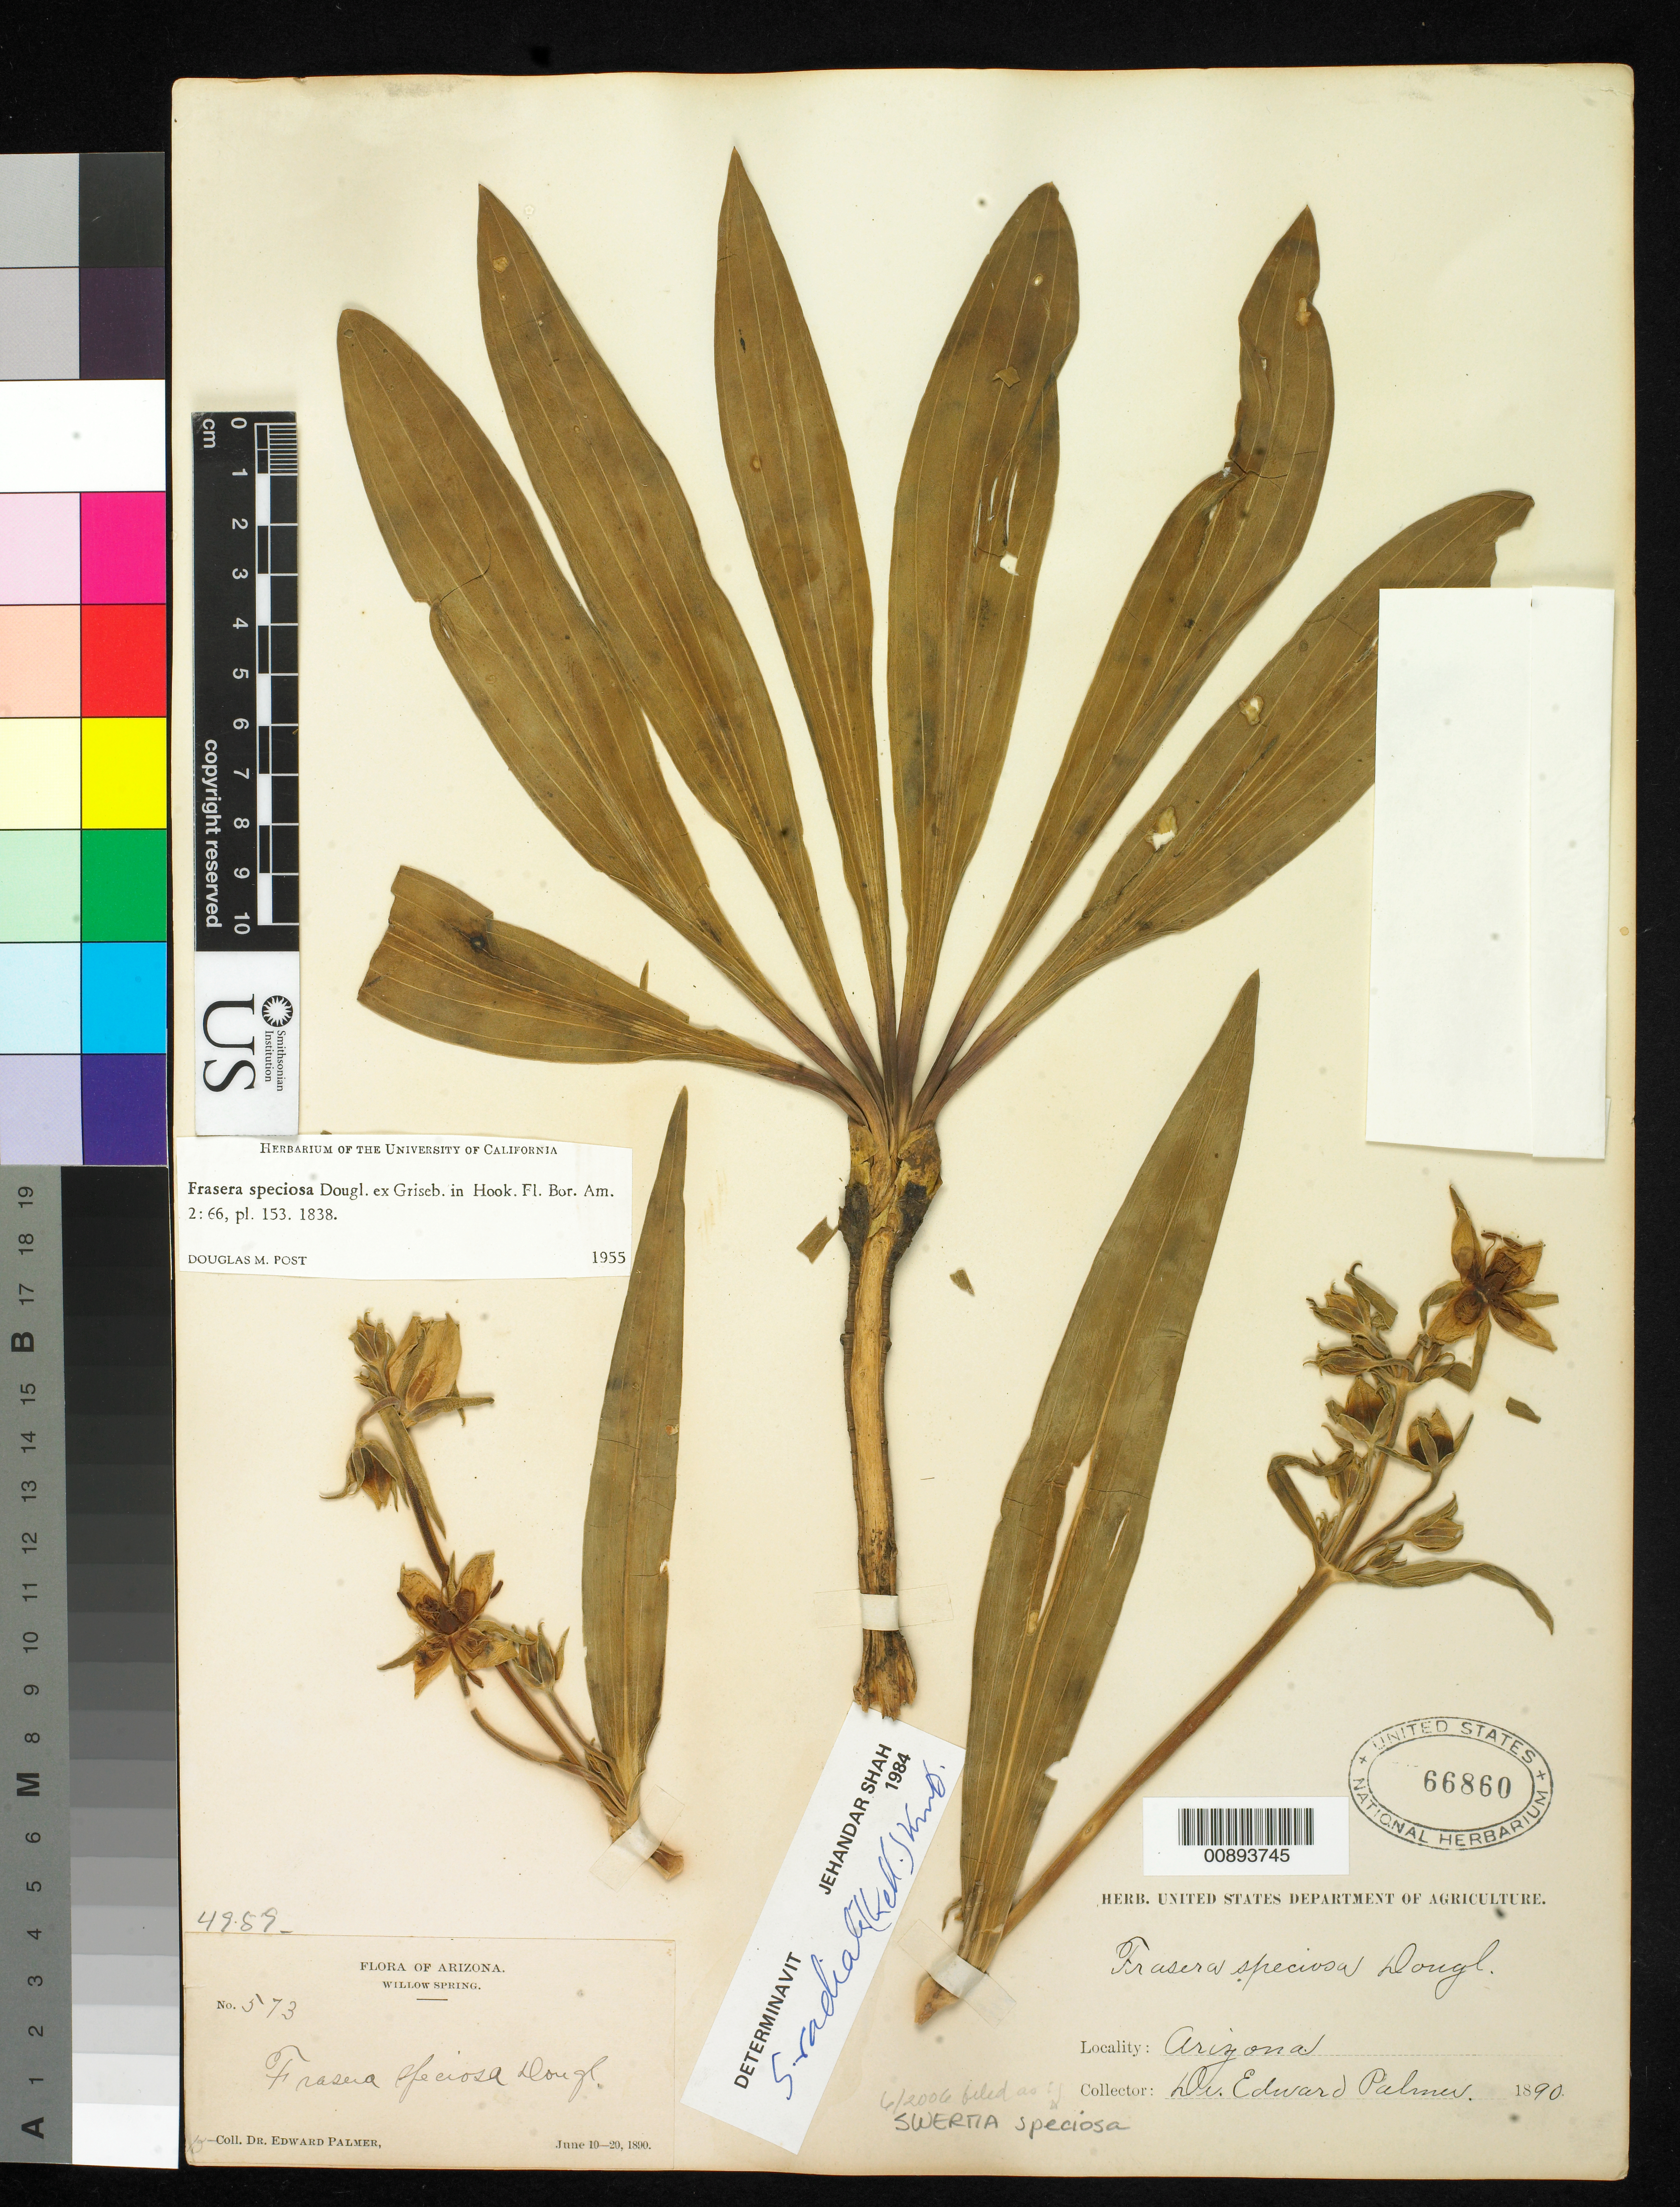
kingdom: Plantae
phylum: Tracheophyta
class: Magnoliopsida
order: Gentianales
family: Gentianaceae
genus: Swertia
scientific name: Swertia speciosa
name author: Wall.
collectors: E. Palmer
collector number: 573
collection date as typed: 10 Jun 1890 to 20 Jun 1890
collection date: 1890-06-10/1890-06-20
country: United States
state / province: Arizona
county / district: Coconino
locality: Willow Spring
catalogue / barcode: US 66860